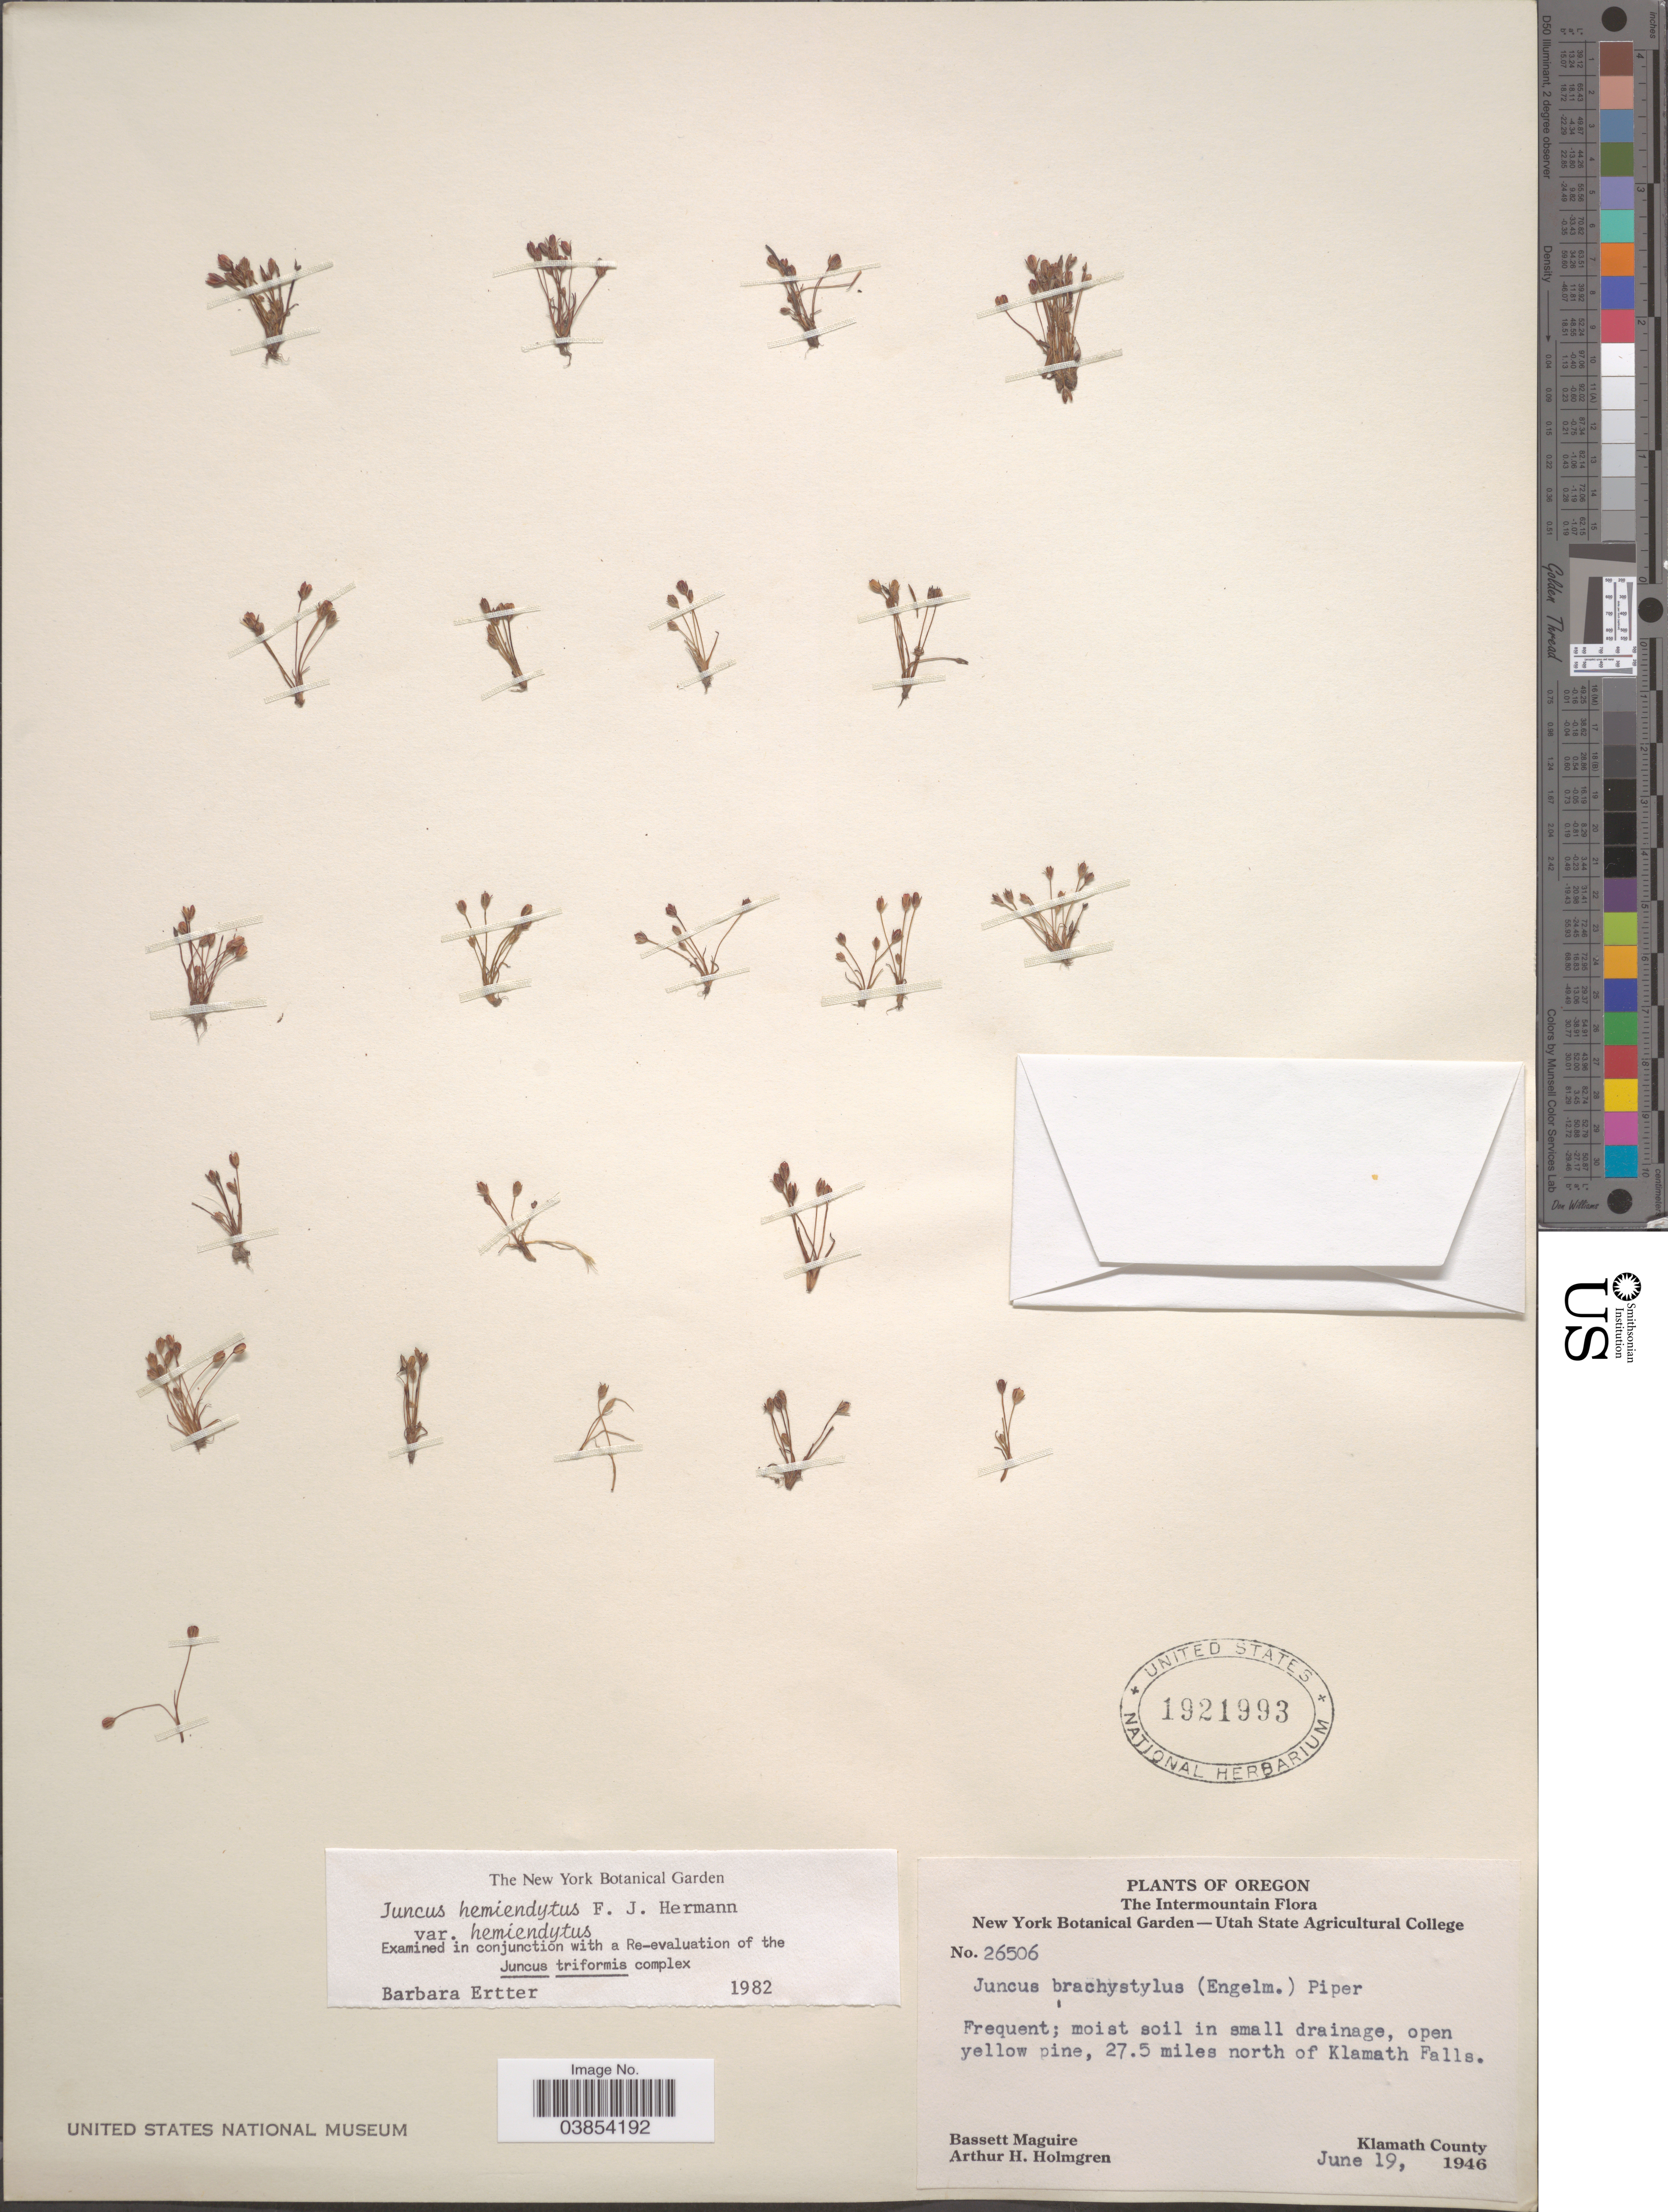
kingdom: Plantae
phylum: Tracheophyta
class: Liliopsida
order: Poales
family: Juncaceae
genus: Juncus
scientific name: Juncus hemiendytus var. hemiendytus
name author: F.J. Herm.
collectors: B. Maguire & A. H. Holmgren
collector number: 26506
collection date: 1946-06-19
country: United States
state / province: Oregon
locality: The Intermountain. 27.5 miles north of Klamath Falls. Klamath County.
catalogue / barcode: US 1921993